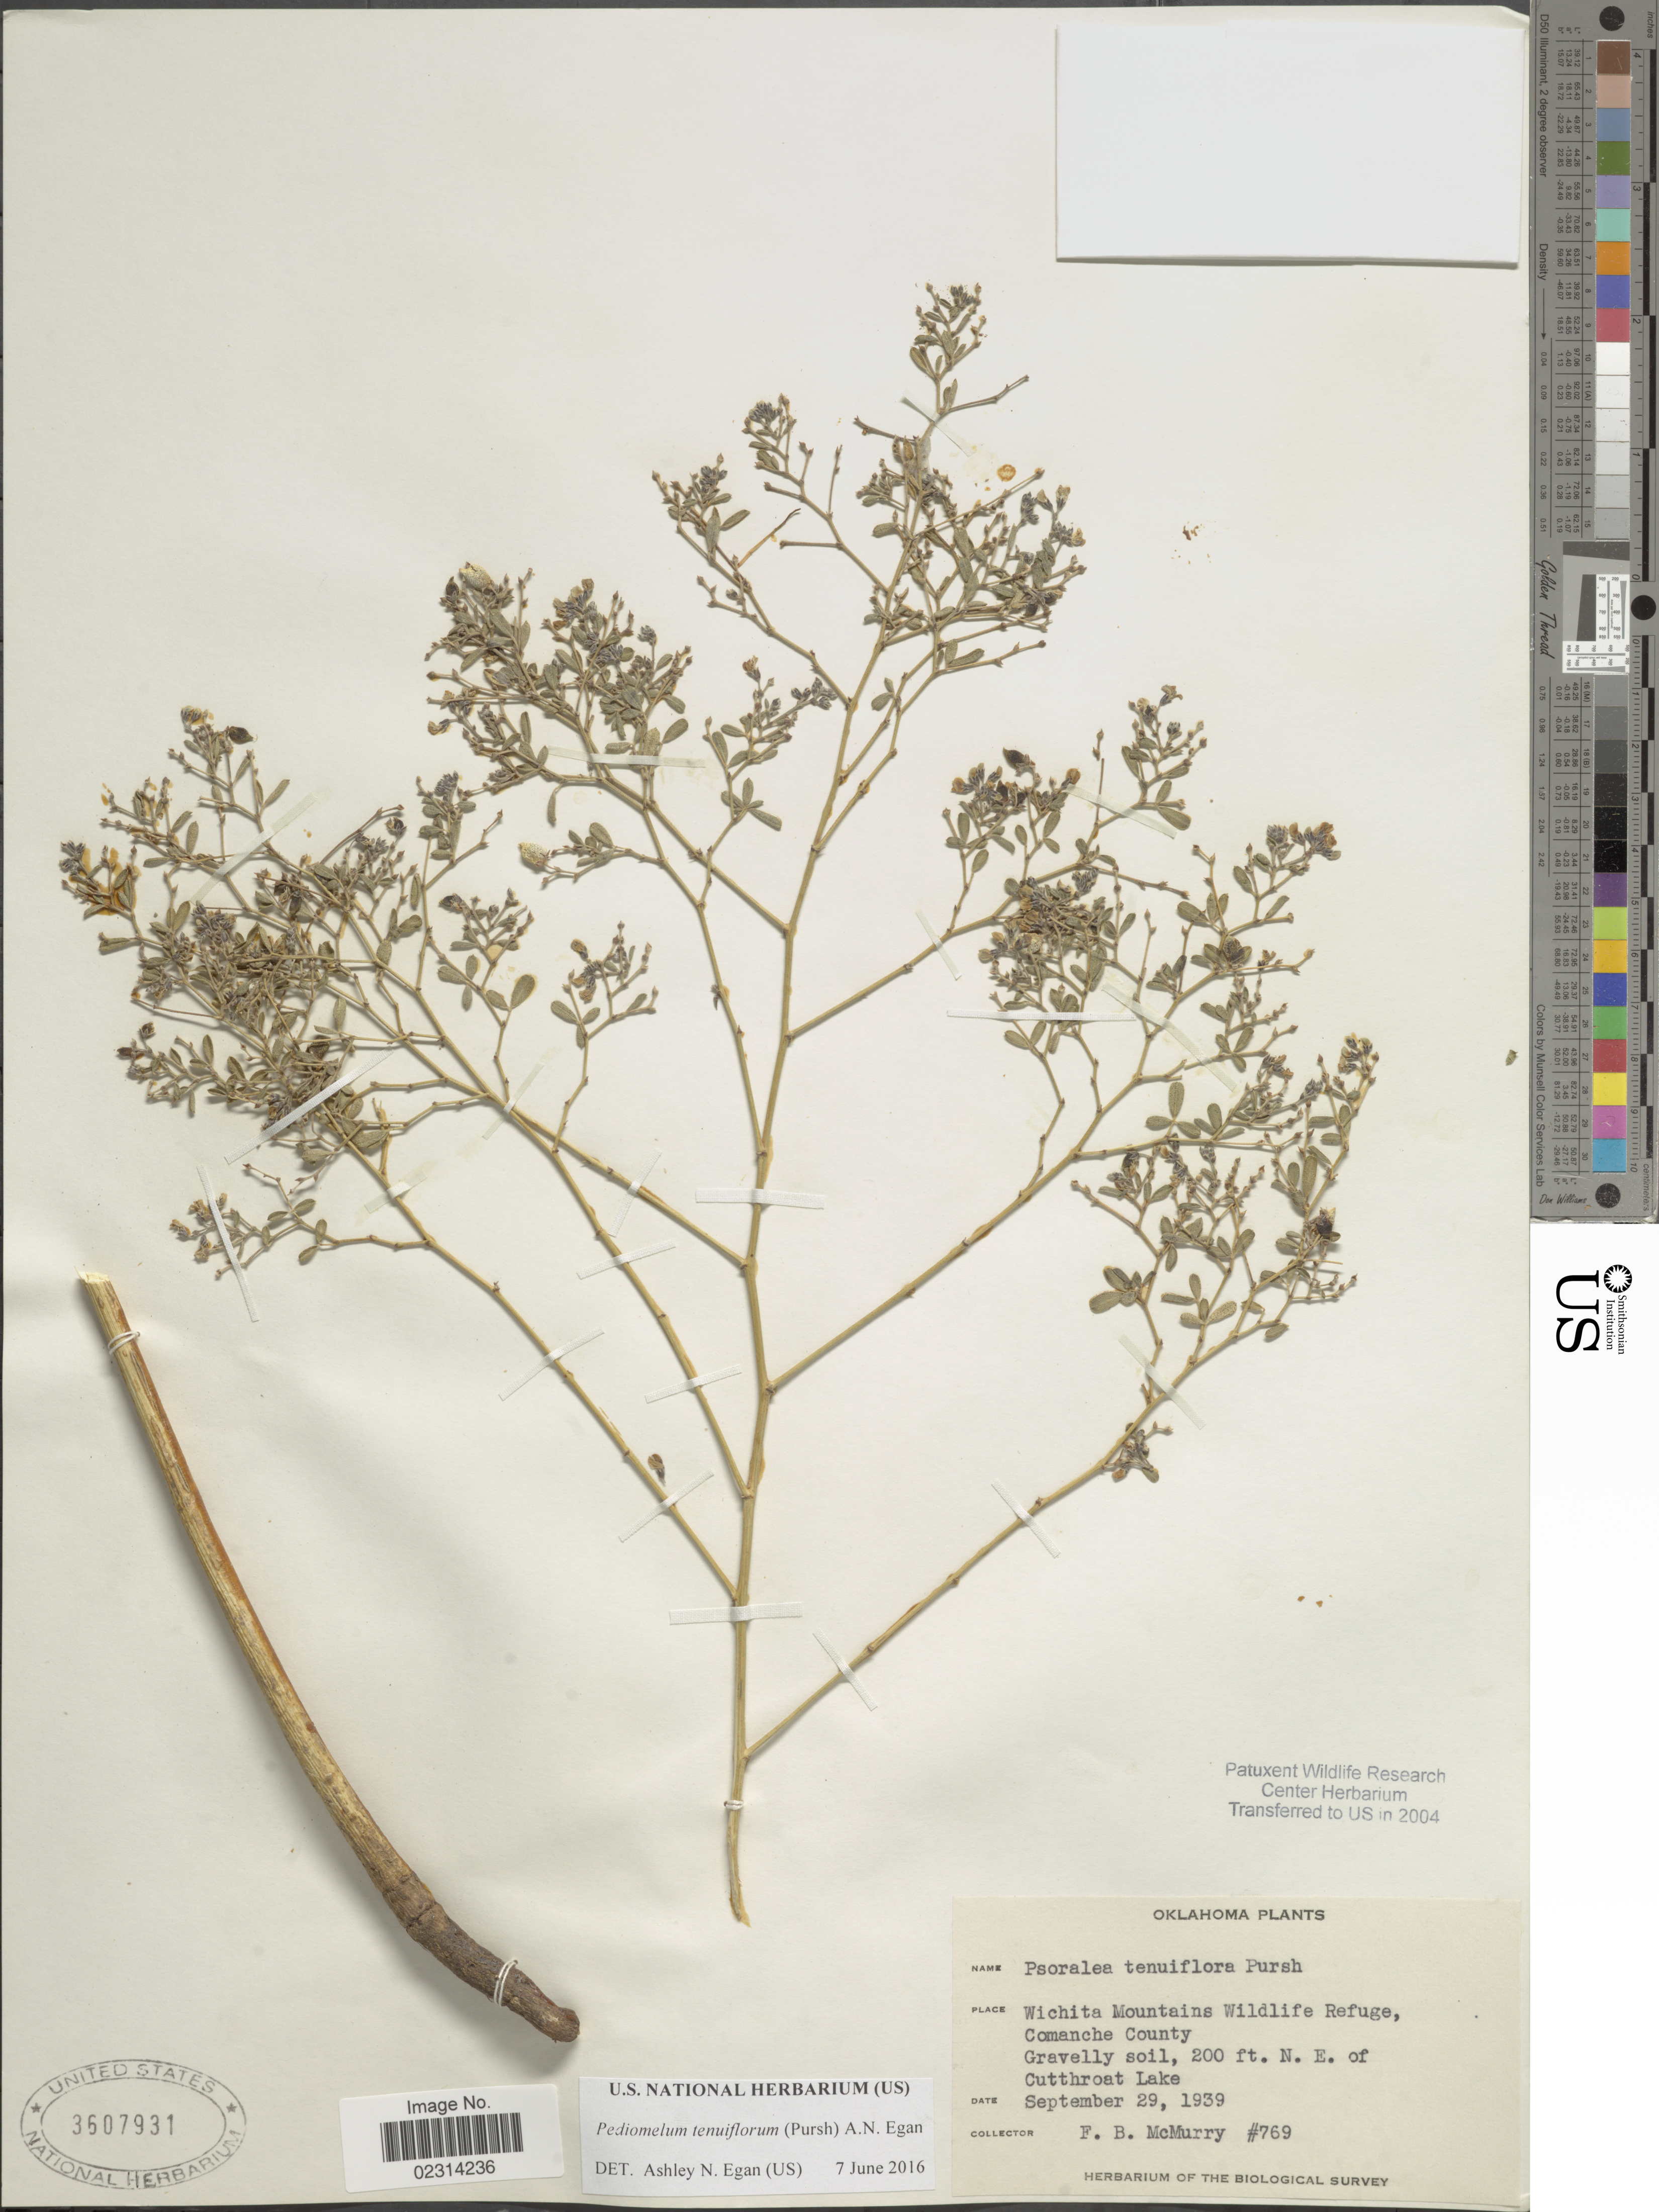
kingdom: Plantae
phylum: Tracheophyta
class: Magnoliopsida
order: Fabales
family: Fabaceae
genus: Psoralidium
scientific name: Psoralidium tenuiflorum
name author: (Pursh) Rydb.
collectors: F. McMurray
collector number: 769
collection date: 1939-09-29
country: United States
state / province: Oklahoma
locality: Wichita Mts. Wildlife Refuge, Comanche County. 200 ft. N. E. of Cutthroat Lake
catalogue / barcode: US 3607931